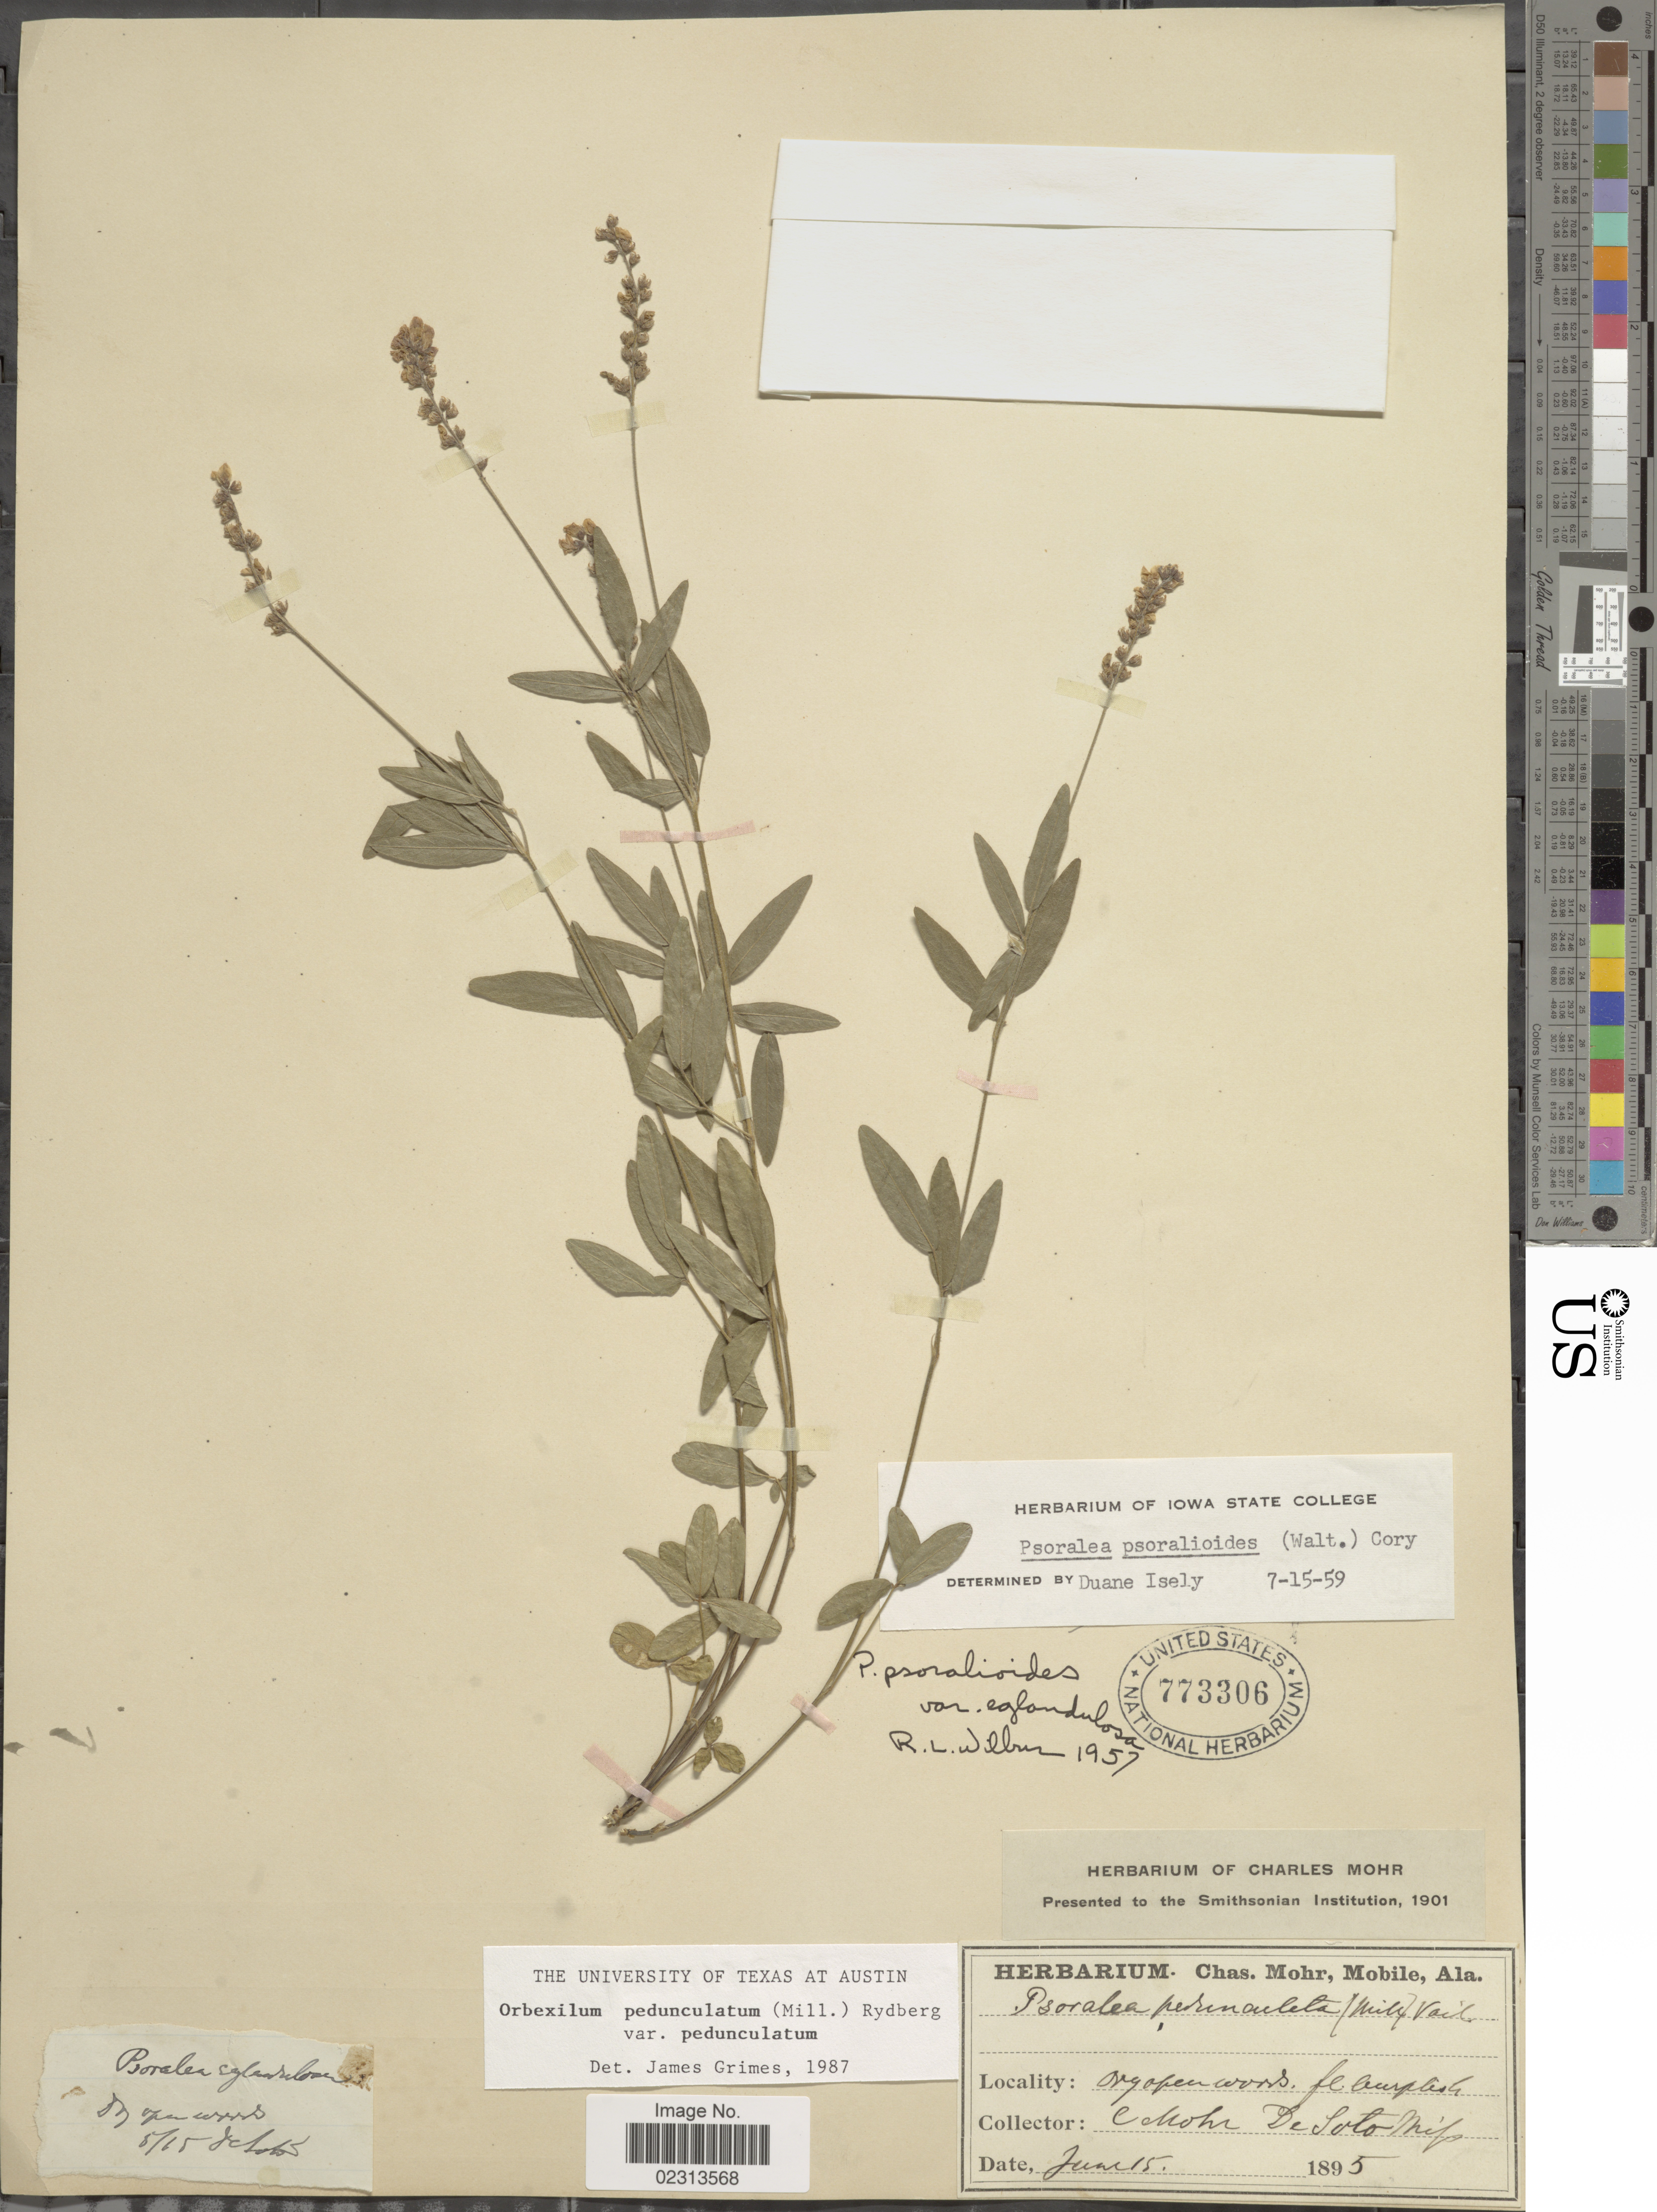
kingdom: Plantae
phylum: Tracheophyta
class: Magnoliopsida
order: Fabales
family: Fabaceae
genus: Orbexilum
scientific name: Orbexilum pedunculatum var. pedunculatum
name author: (Miller) Rydberg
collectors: C. T. Mohr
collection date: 1895-06-15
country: United States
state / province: Mississippi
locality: De Soto [interpreted]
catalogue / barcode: US 773306